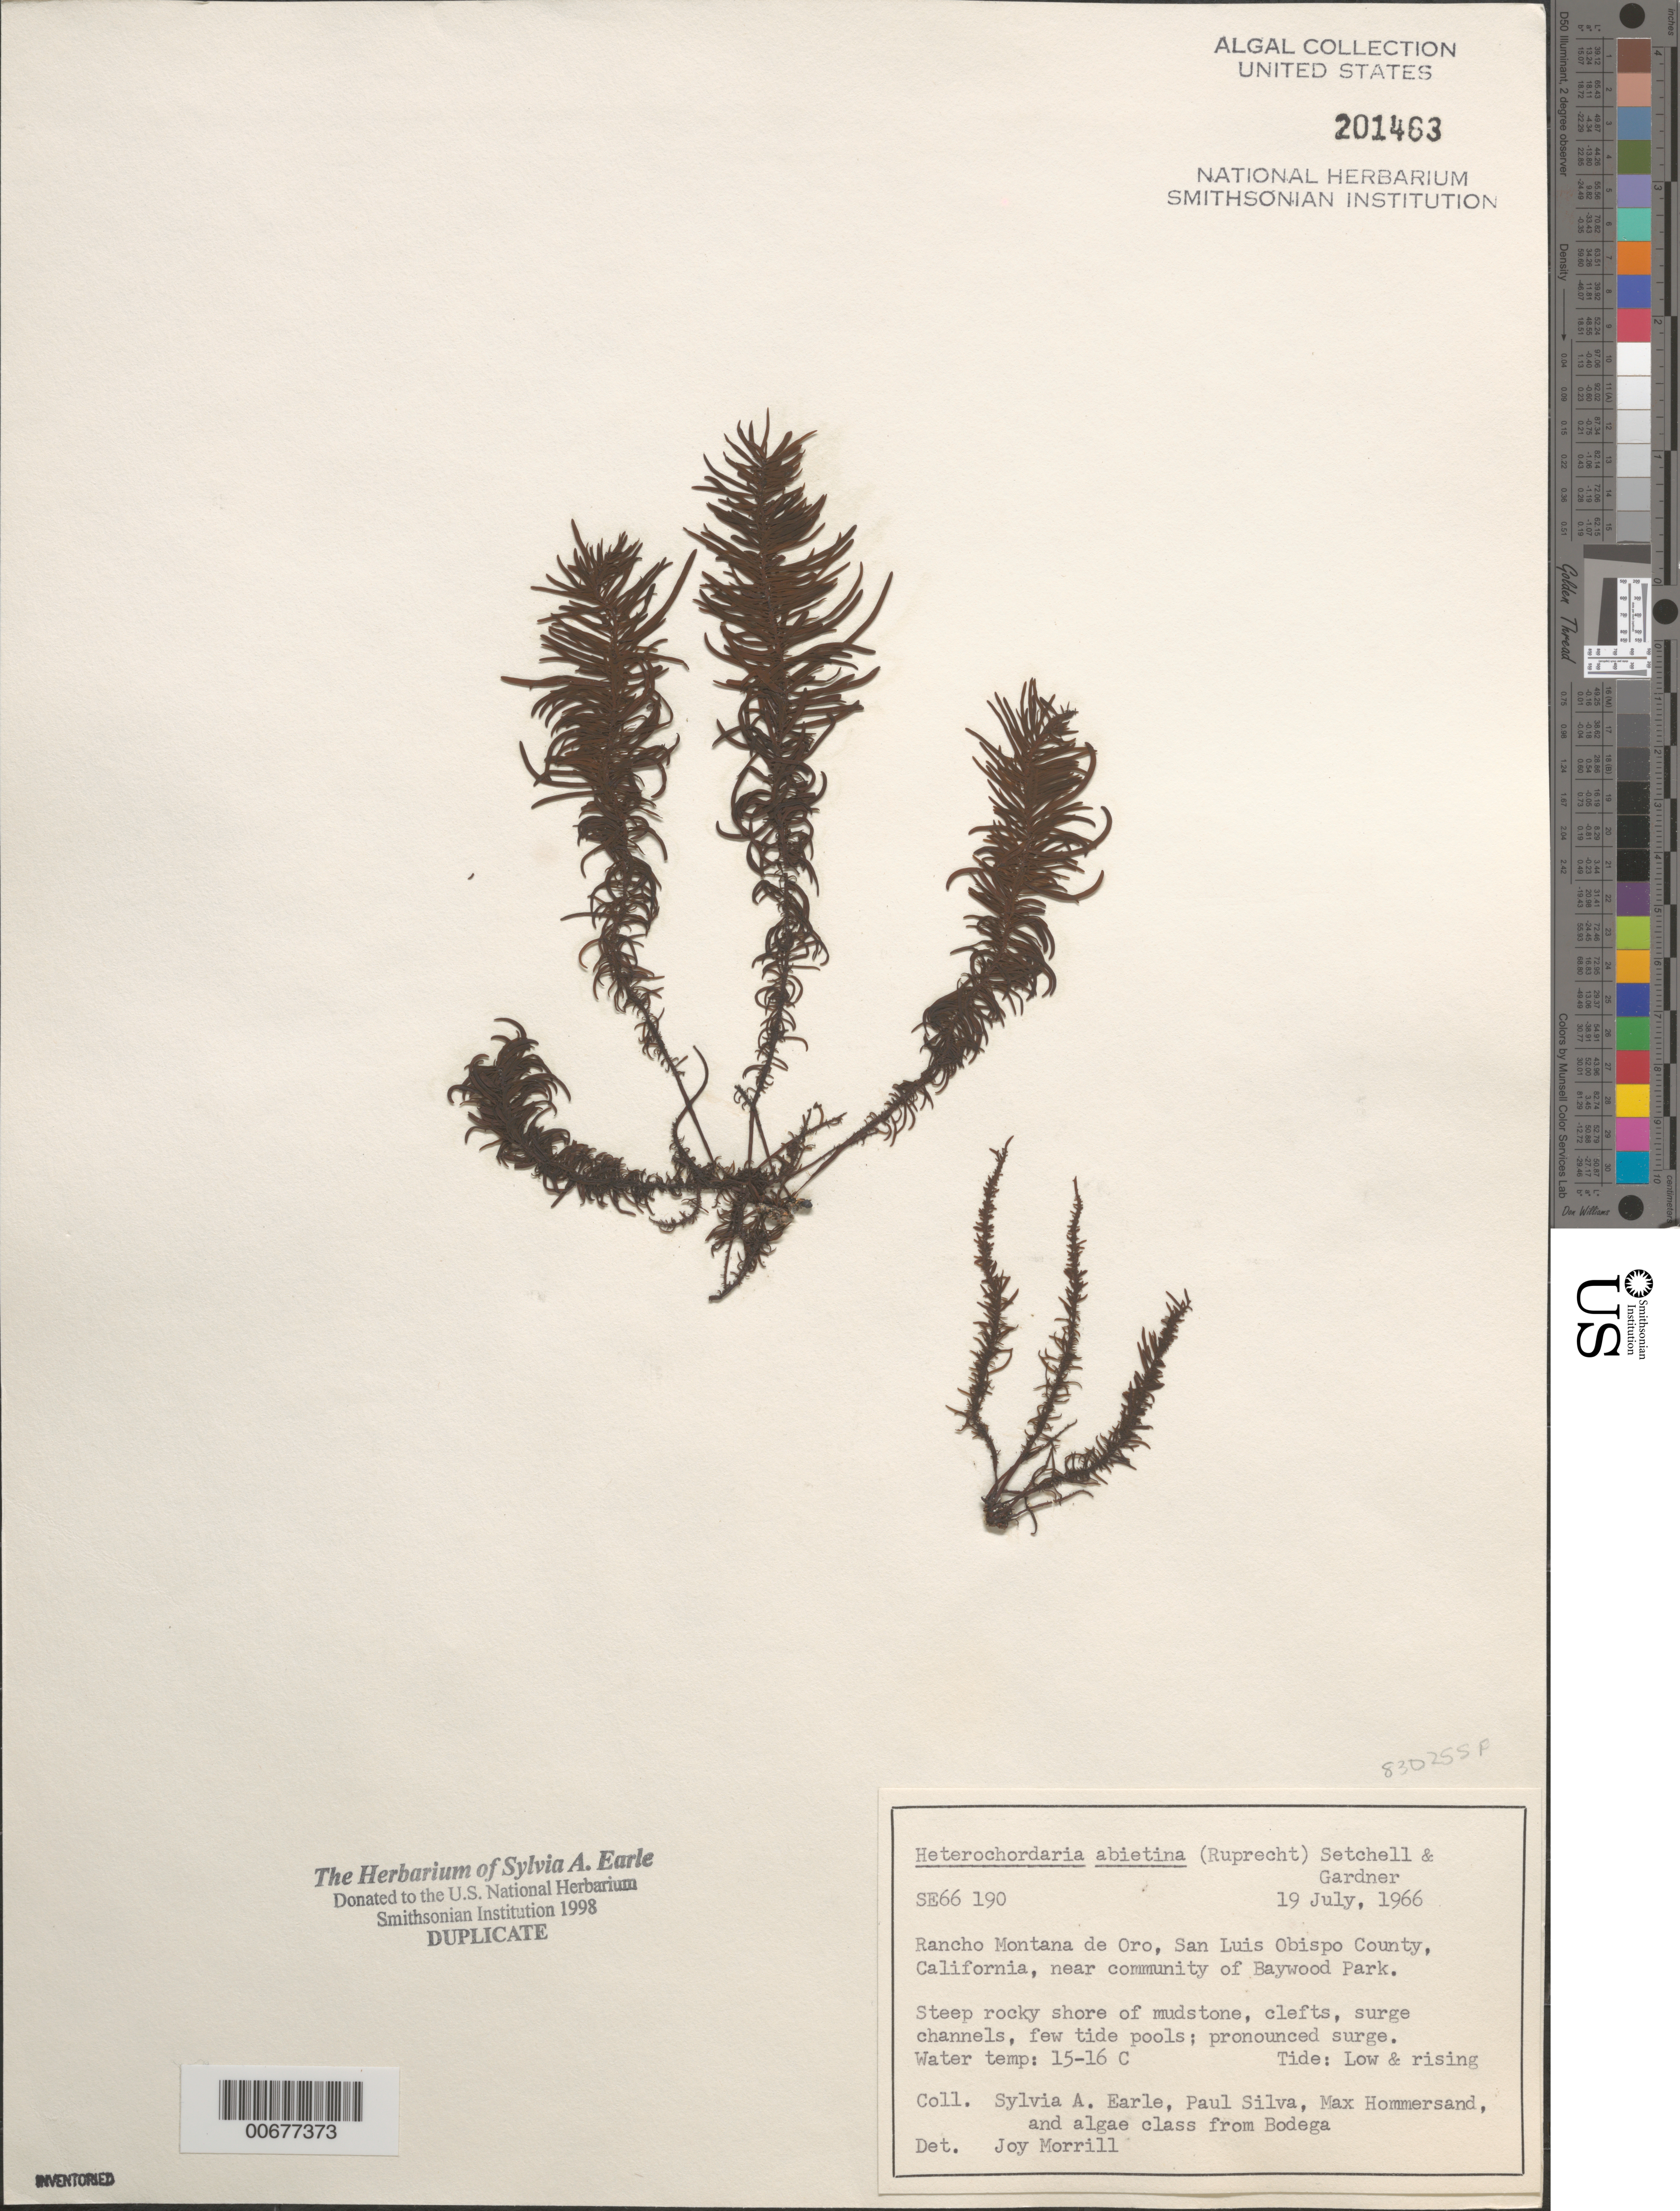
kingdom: Chromista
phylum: Ochrophyta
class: Phaeophyceae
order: Ectocarpales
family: Chordariaceae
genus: Analipus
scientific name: Analipus japonicus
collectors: S. A. Earle, P. C. Silva, M. H. Hommersand & Bodega Algae Class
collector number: SE 66190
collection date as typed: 19 Jul 1966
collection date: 1966-07-19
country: United States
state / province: California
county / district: San Luis Obispo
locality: Rancho Montana de Oro, near Baywood Park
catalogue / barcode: US 201463